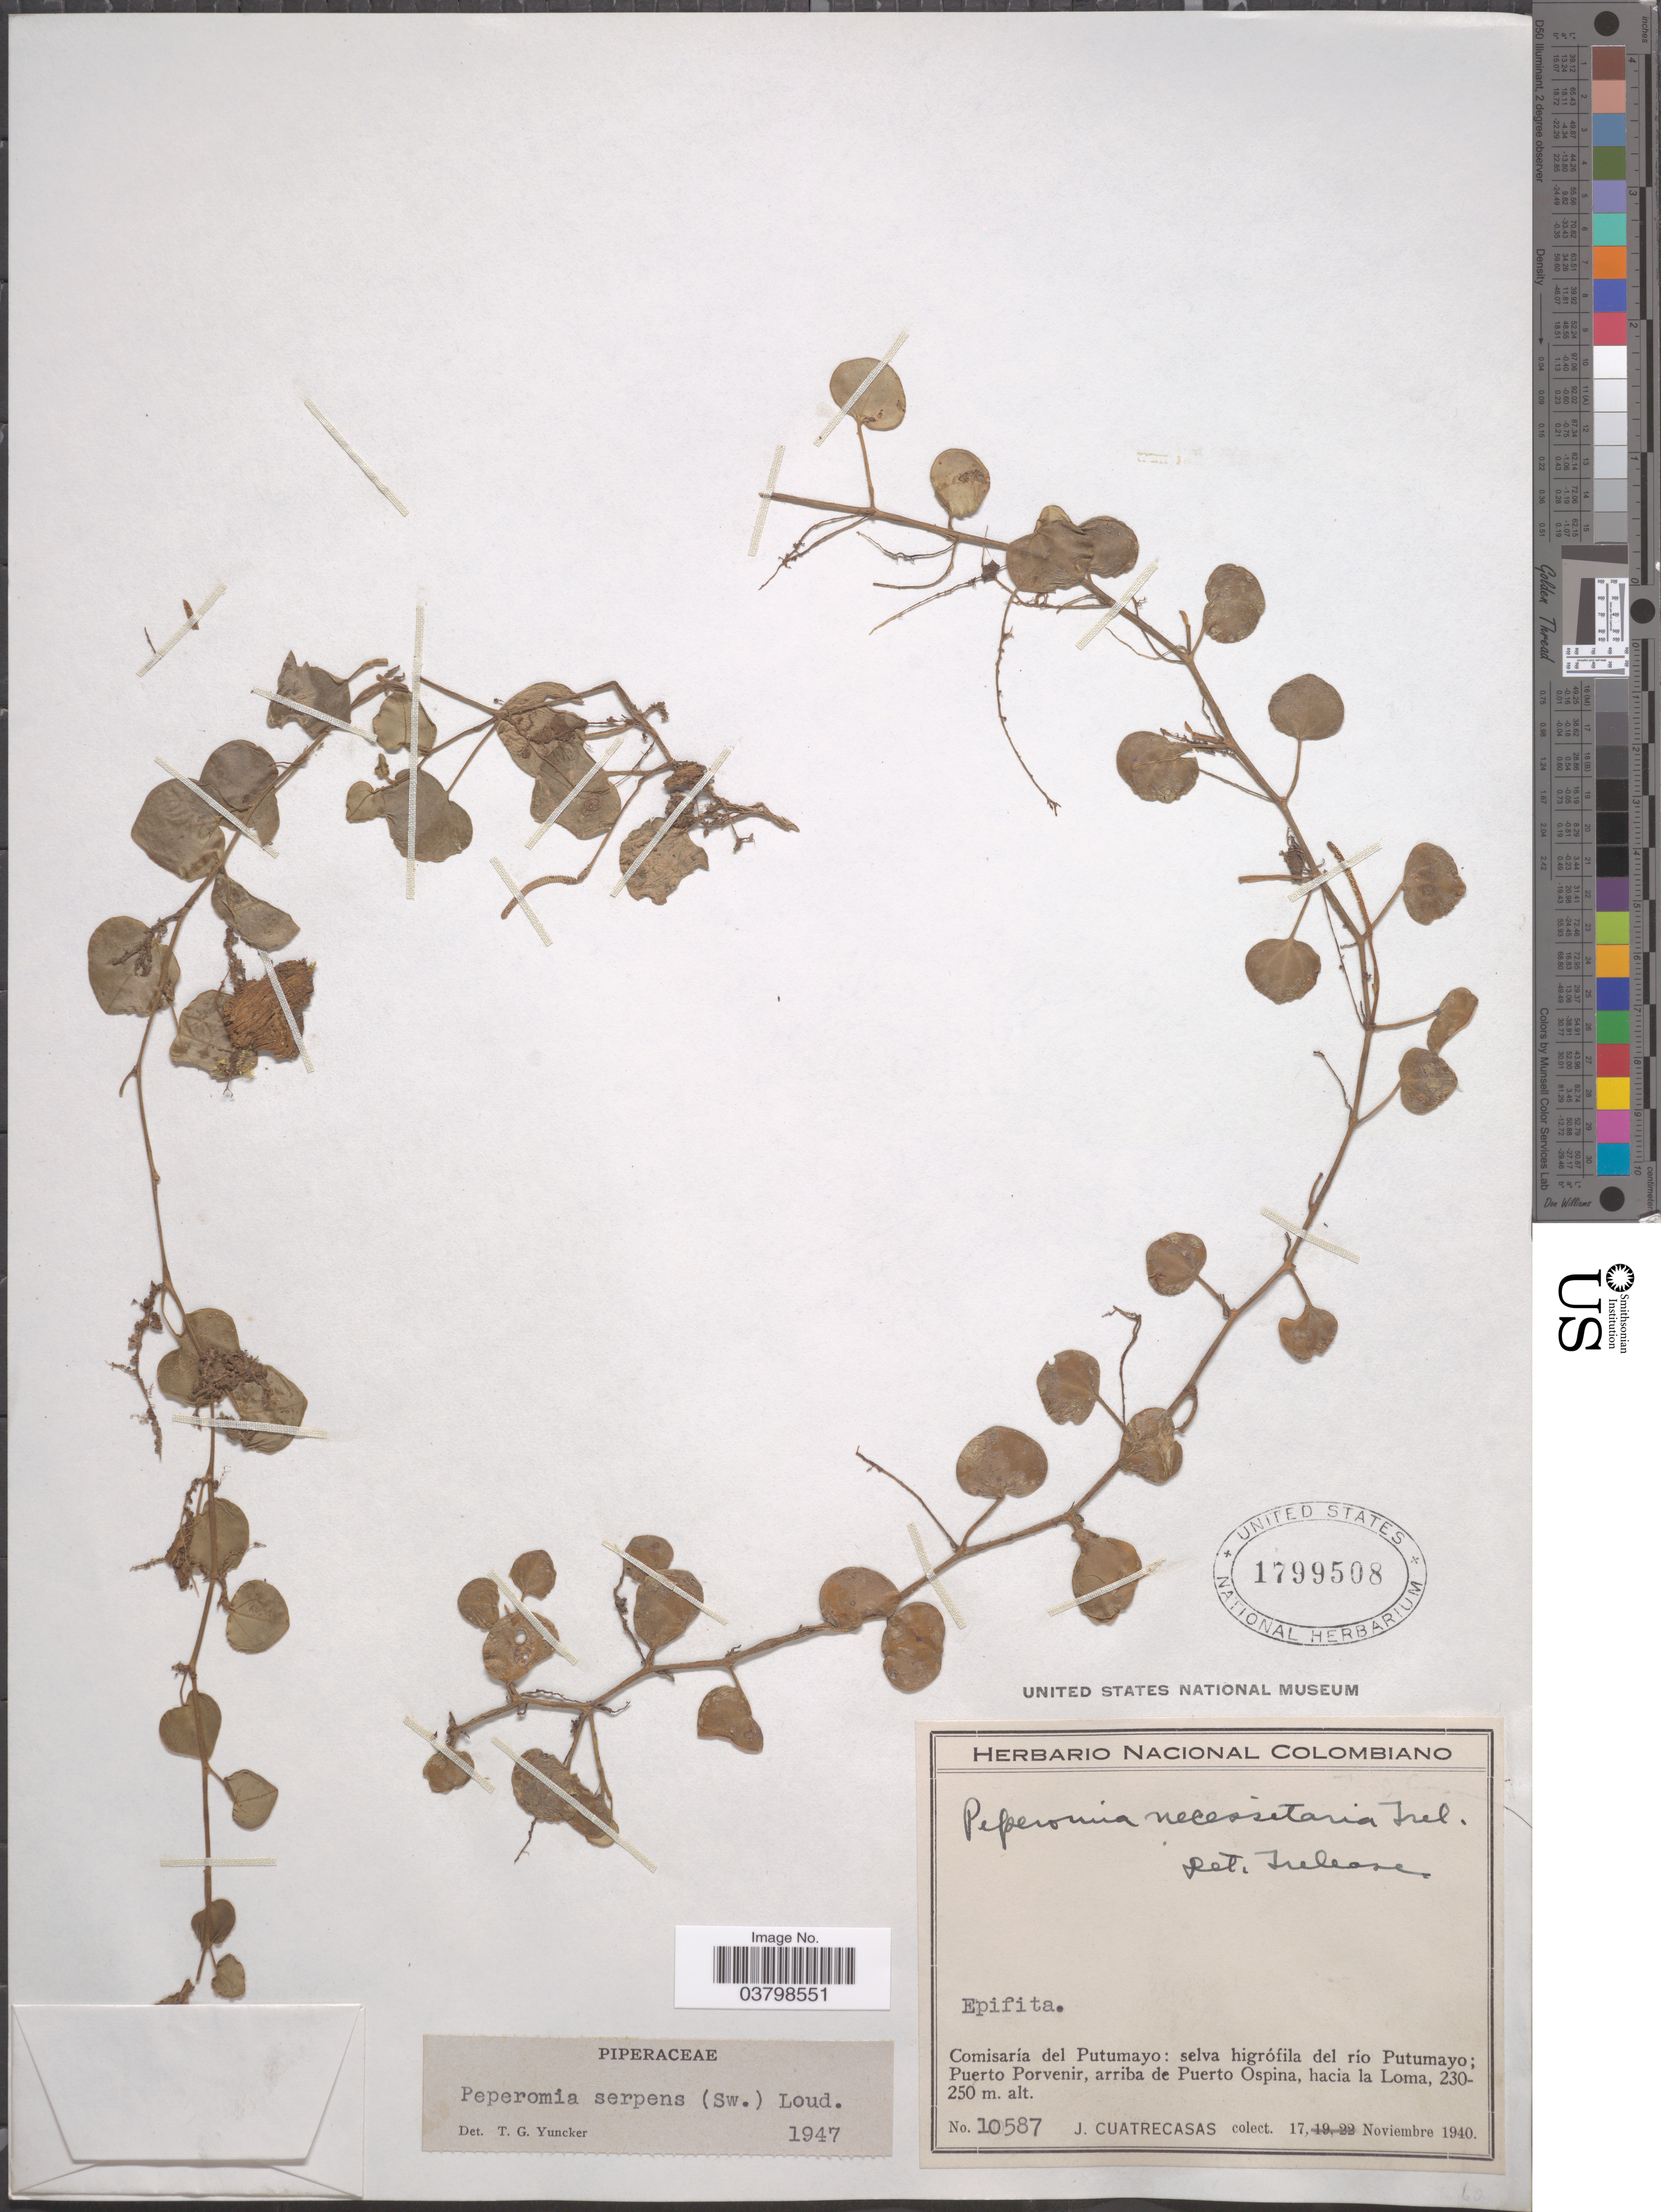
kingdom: Plantae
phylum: Tracheophyta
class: Magnoliopsida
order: Piperales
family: Piperaceae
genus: Peperomia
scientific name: Peperomia serpens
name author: (Sw.) Loudon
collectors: J. Cuatrecasas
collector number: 10587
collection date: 1940-11-17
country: Colombia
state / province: Putumayo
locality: Comisaría del Putumayo: selva higrófila del río Putumayo; Puerto Porvenir, arriba de Puerto Ospina, hacia la Loma.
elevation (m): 230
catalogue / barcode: US 1799508